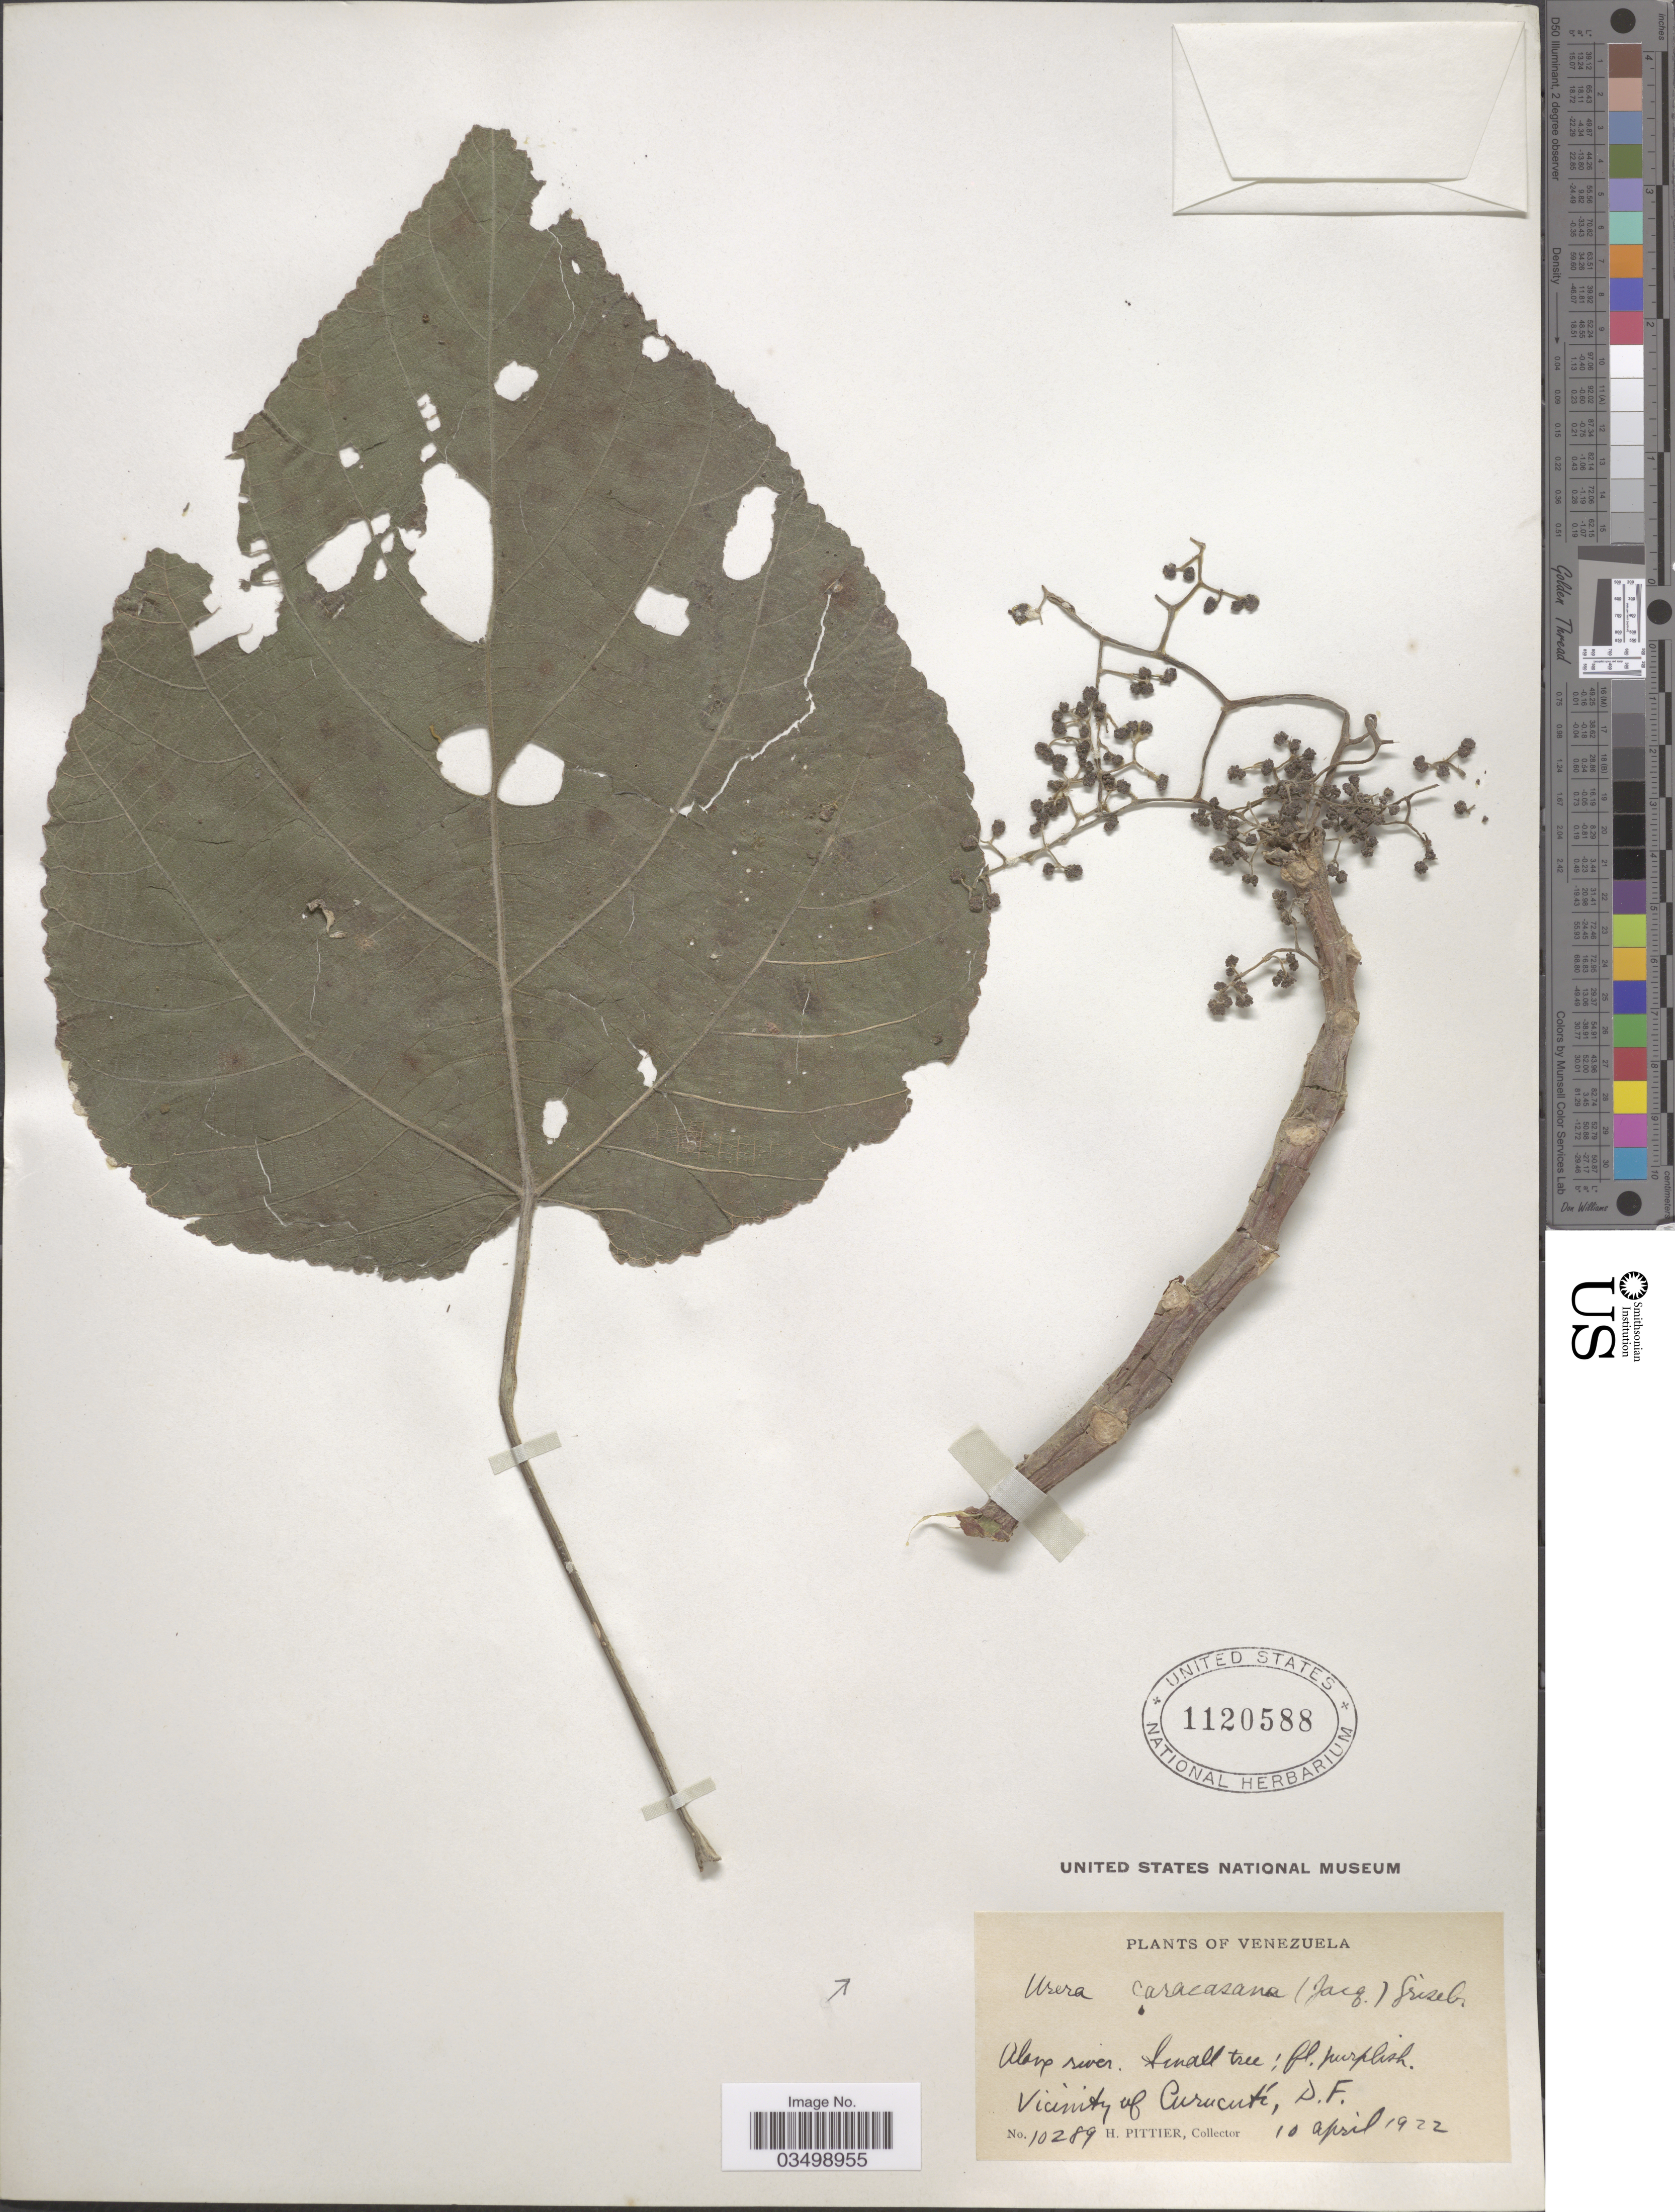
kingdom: Plantae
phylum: Tracheophyta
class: Magnoliopsida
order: Rosales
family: Urticaceae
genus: Urera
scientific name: Urera caracasana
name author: (Jacq.) Gaudich. ex Griseb.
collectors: H. F. Pittier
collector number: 10289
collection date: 1922-04-10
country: Venezuela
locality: Vicinity of Curucutí, D. F.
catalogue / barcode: US 1120588